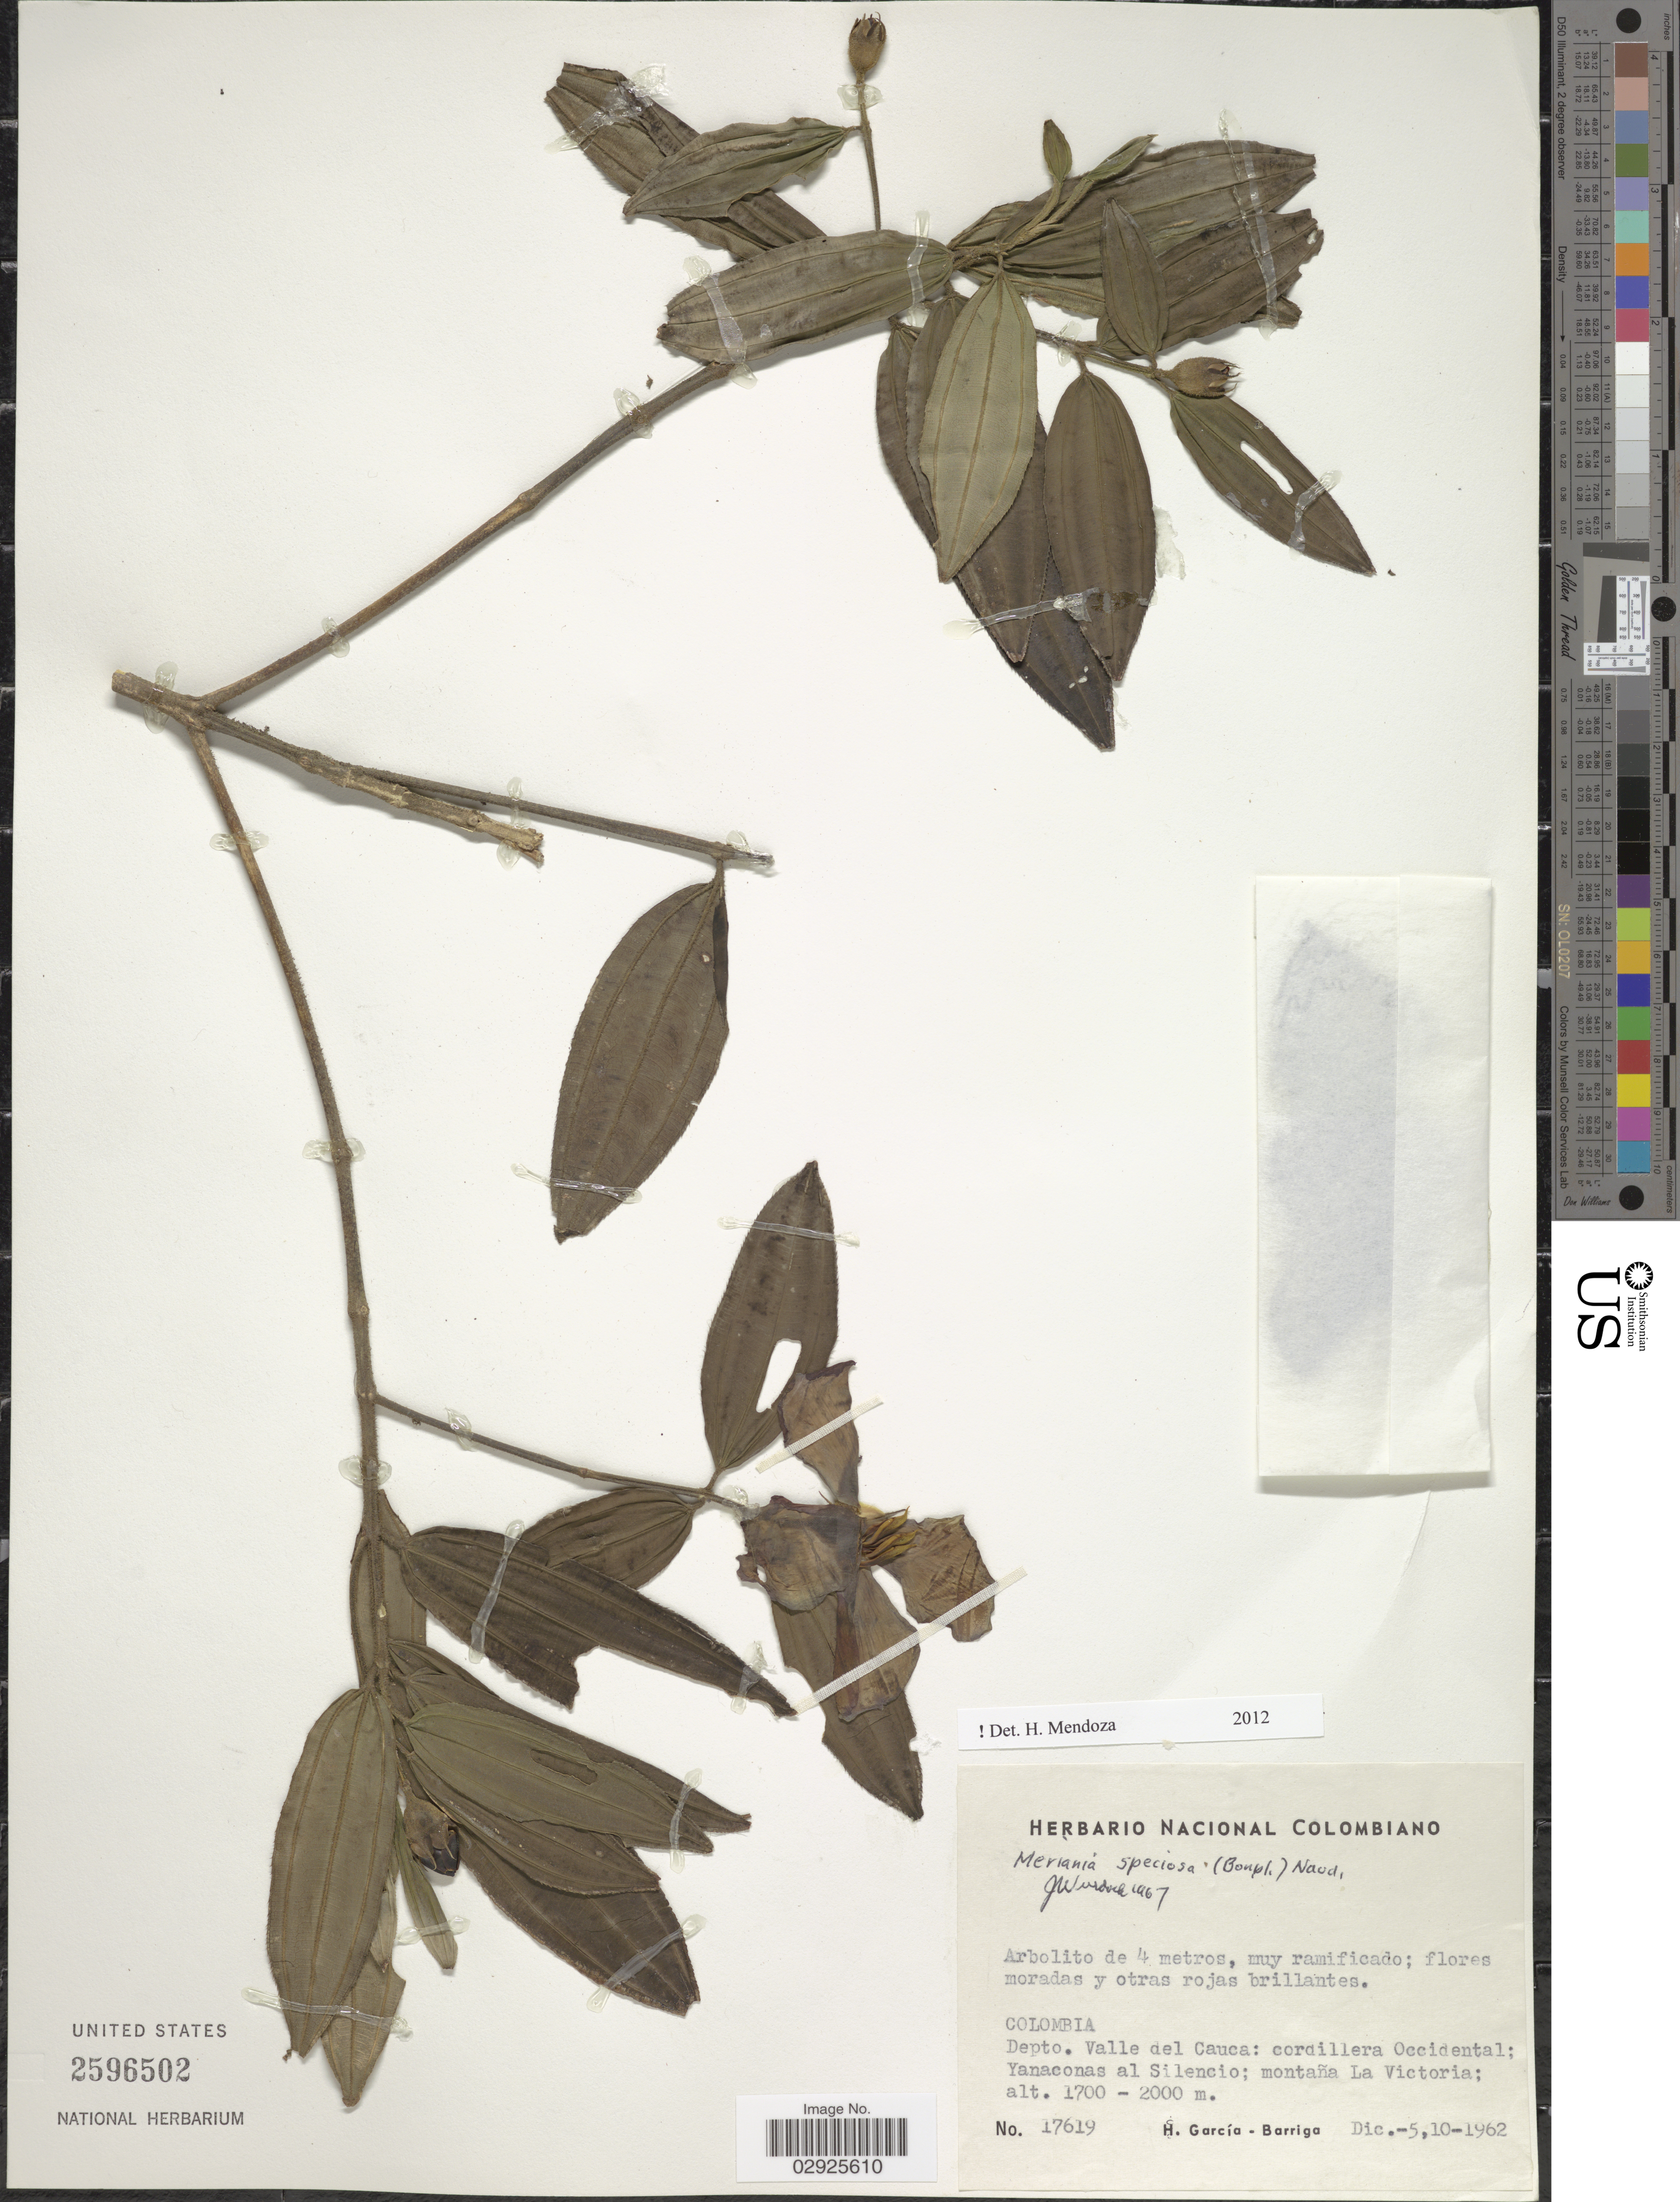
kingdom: Plantae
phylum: Tracheophyta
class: Magnoliopsida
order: Myrtales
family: Melastomataceae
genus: Meriania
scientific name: Meriania speciosa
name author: (Bonpl.) Naudin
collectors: H. García Barriga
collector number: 17619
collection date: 1962-12-05/1962-12-10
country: Colombia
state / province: Valle del Cauca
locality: Depto. Valle del Cauca: cordillera Occidental; Yanaconas al Silencio: montaña La Victoria.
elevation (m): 1700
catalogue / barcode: US 2596502